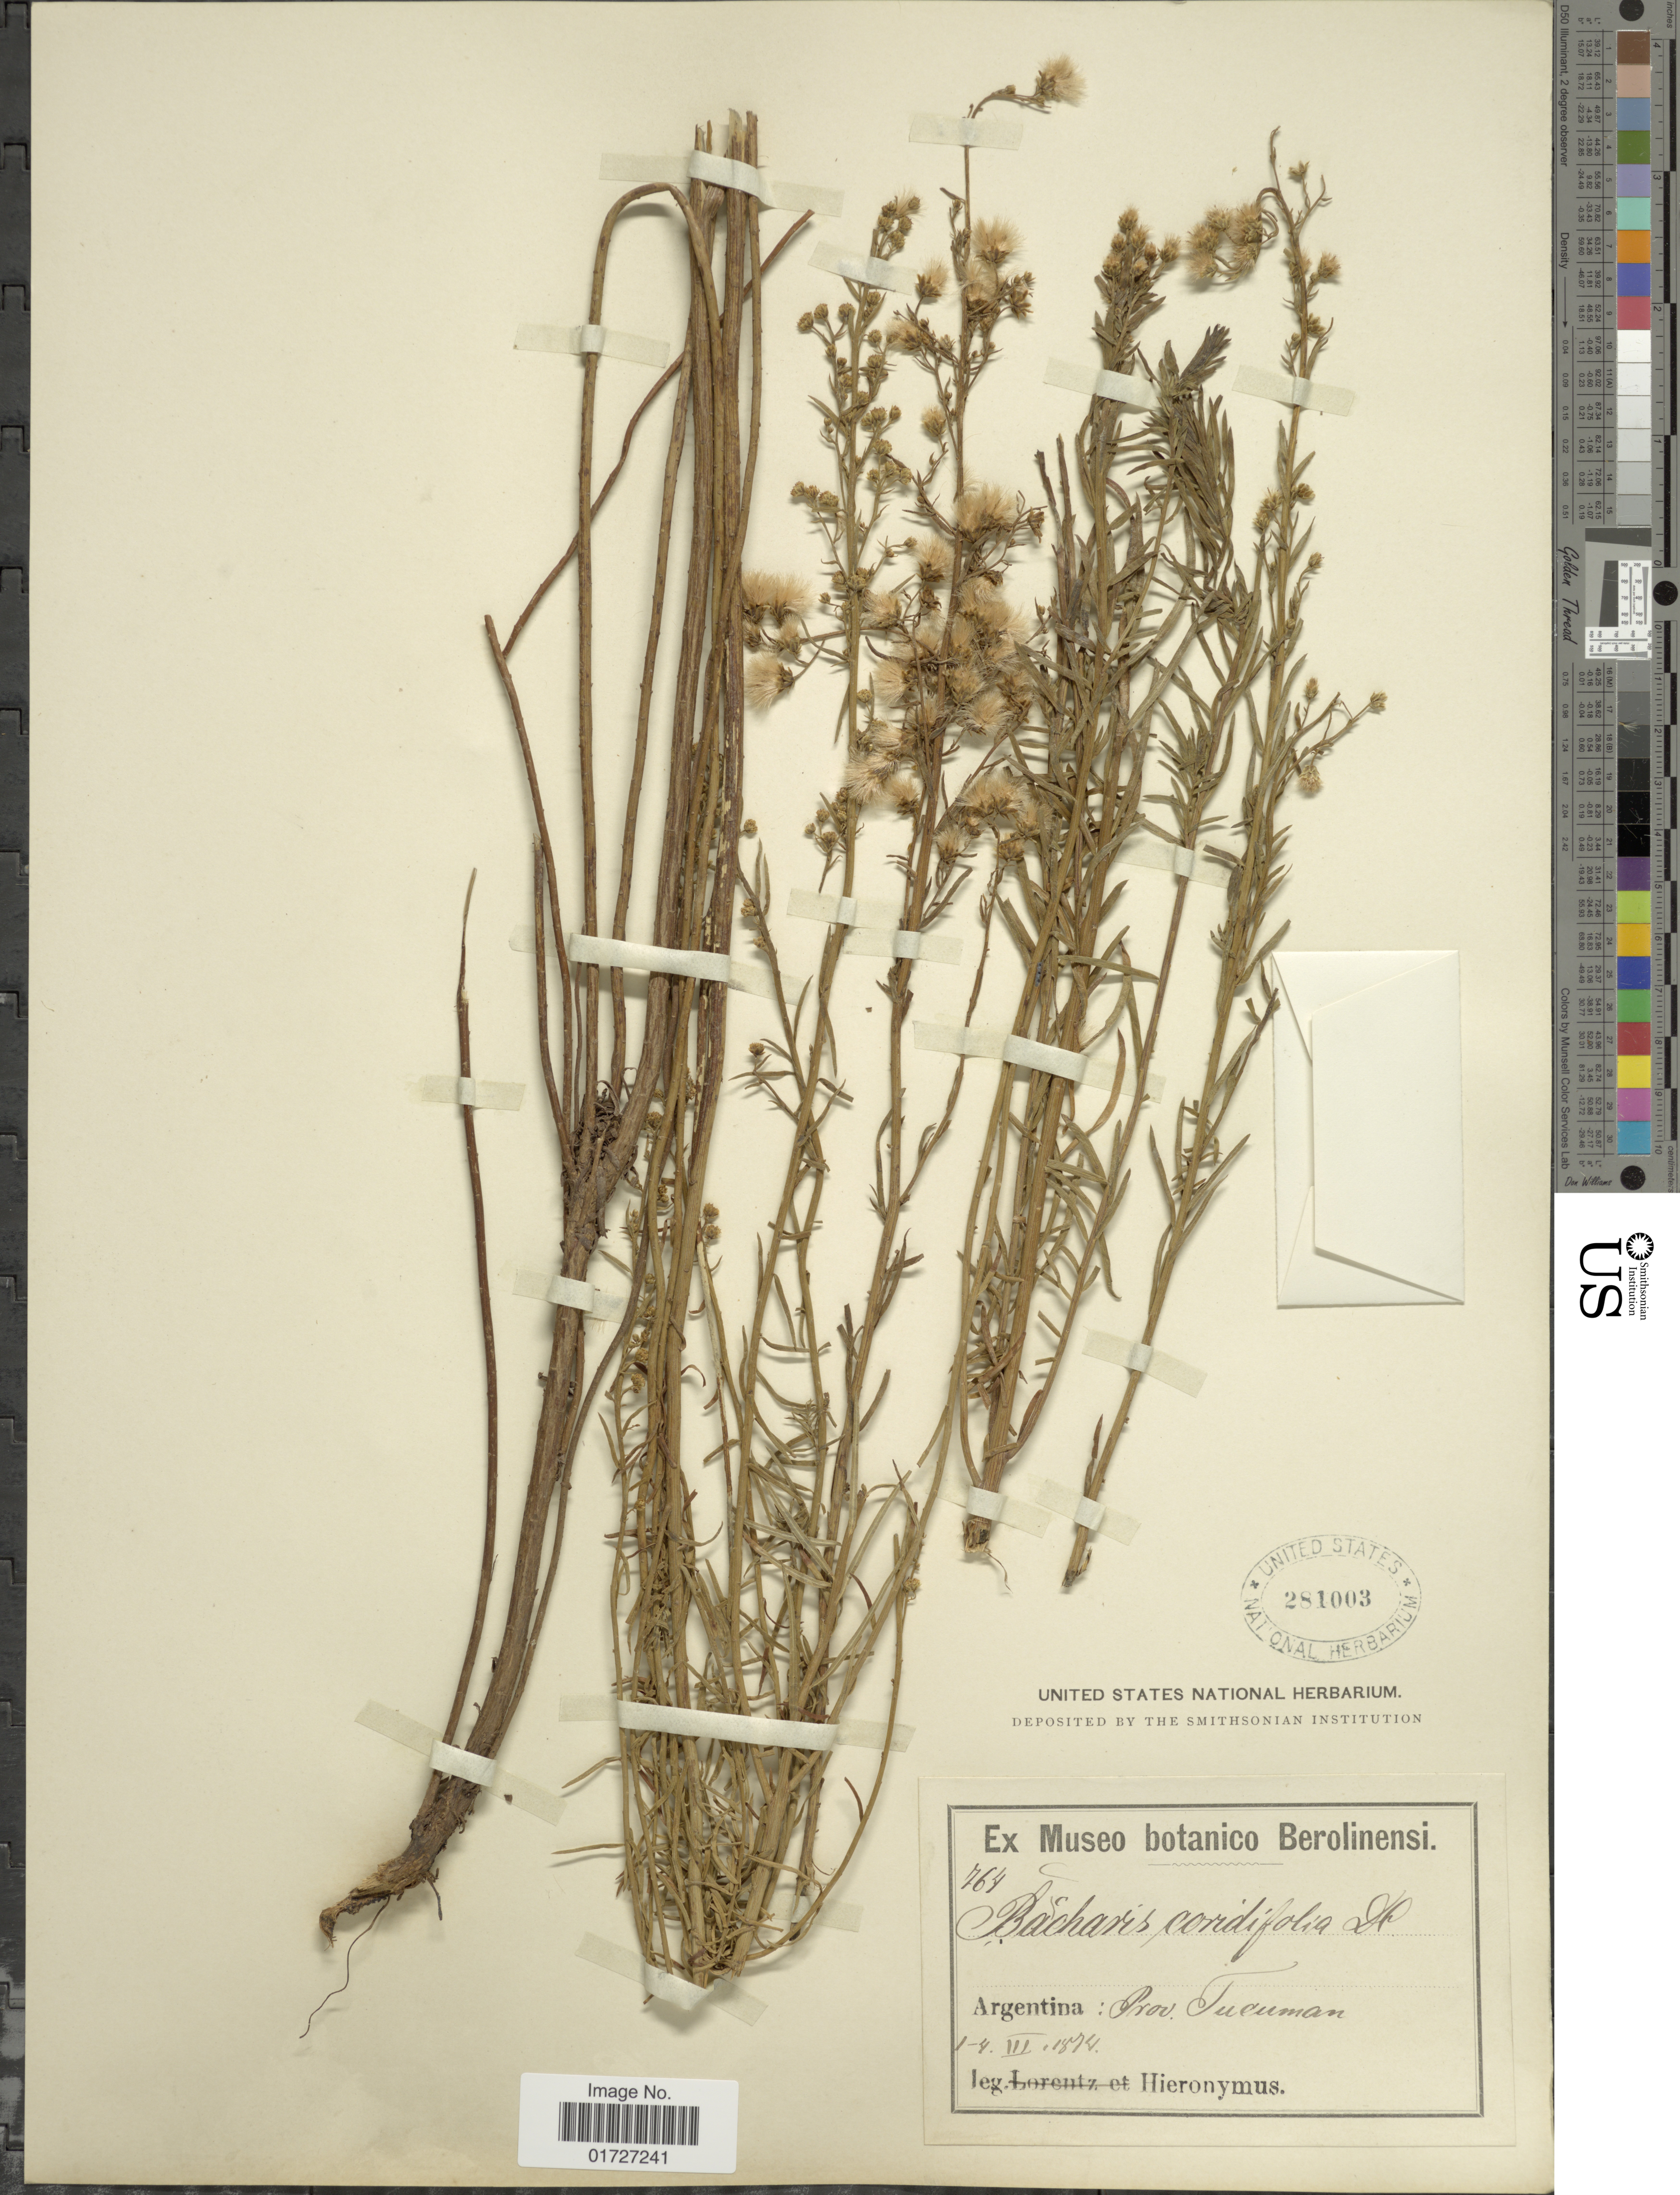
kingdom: Plantae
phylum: Tracheophyta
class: Magnoliopsida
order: Asterales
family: Asteraceae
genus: Baccharis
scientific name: Baccharis coridifolia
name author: DC.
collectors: G. H. Hieronymus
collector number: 764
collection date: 1874-03-01/1874-03-04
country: Argentina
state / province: Tucuman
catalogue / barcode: US 281003